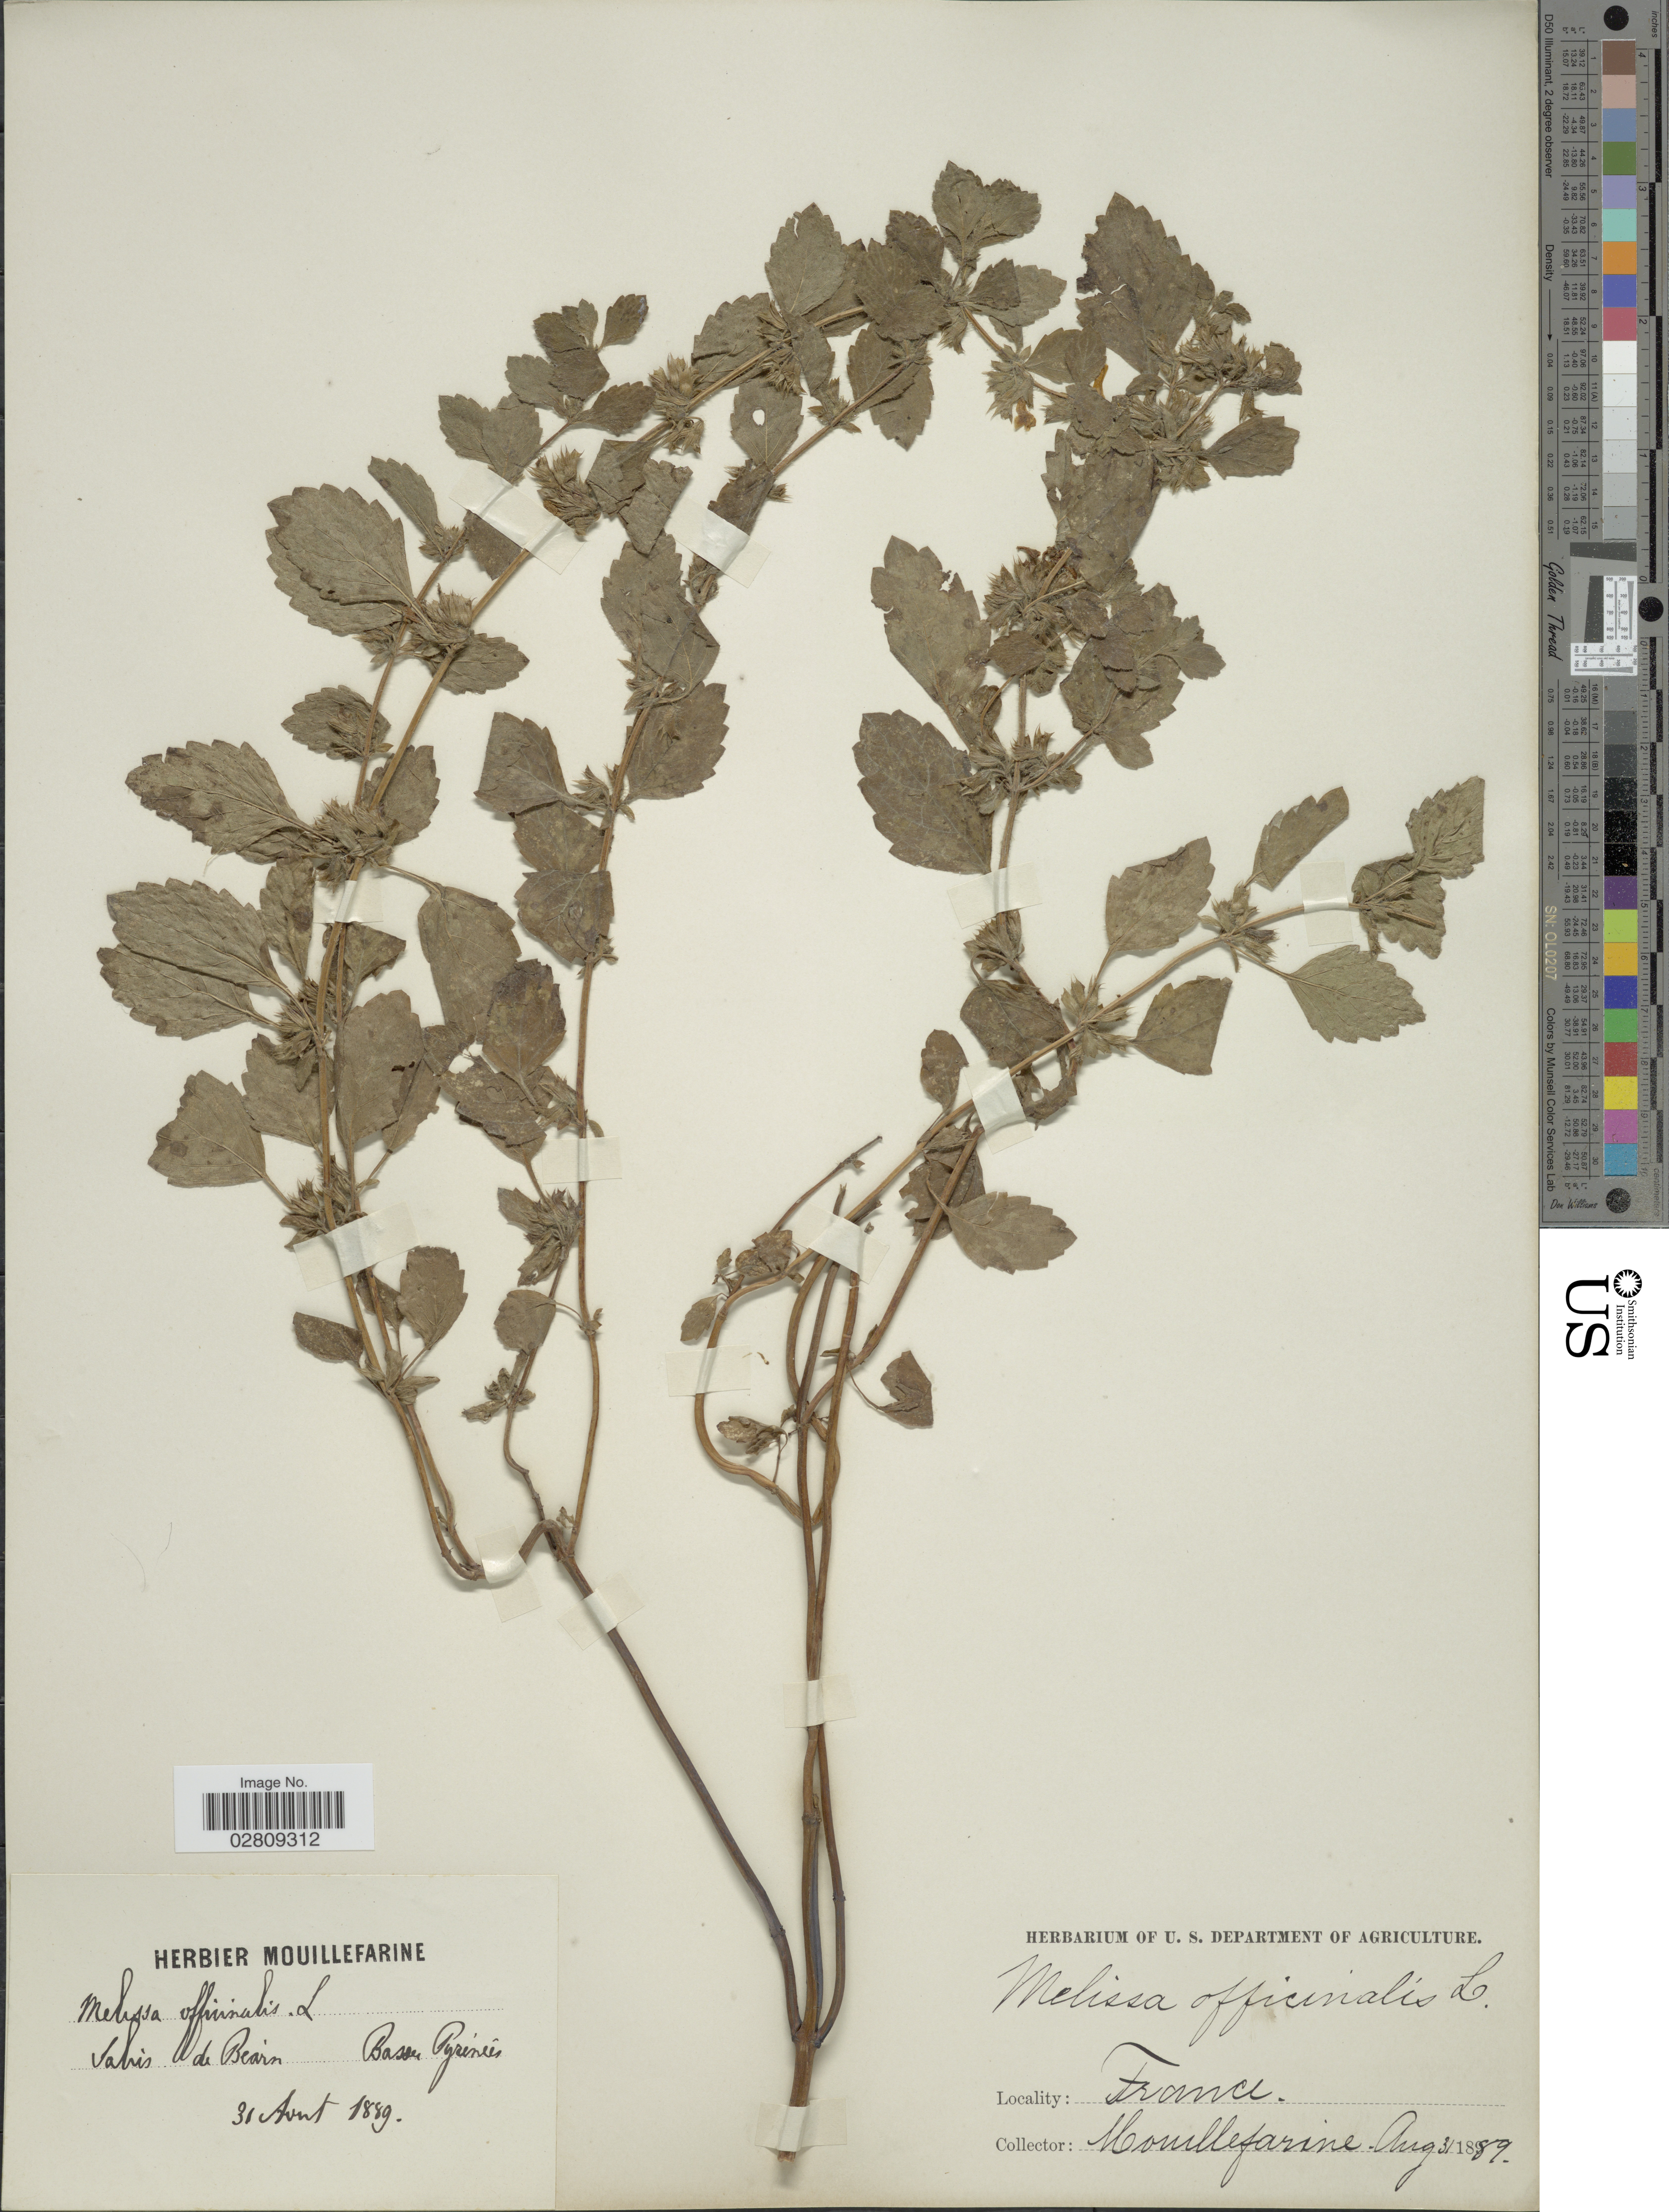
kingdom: Plantae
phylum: Tracheophyta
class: Magnoliopsida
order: Lamiales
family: Lamiaceae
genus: Melissa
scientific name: Melissa officinalis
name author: L.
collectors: A. Mouillefarine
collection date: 1889-08-31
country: France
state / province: Nouvelle-Aquitaine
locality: Salies de Béarn, Basses-Pyrénées